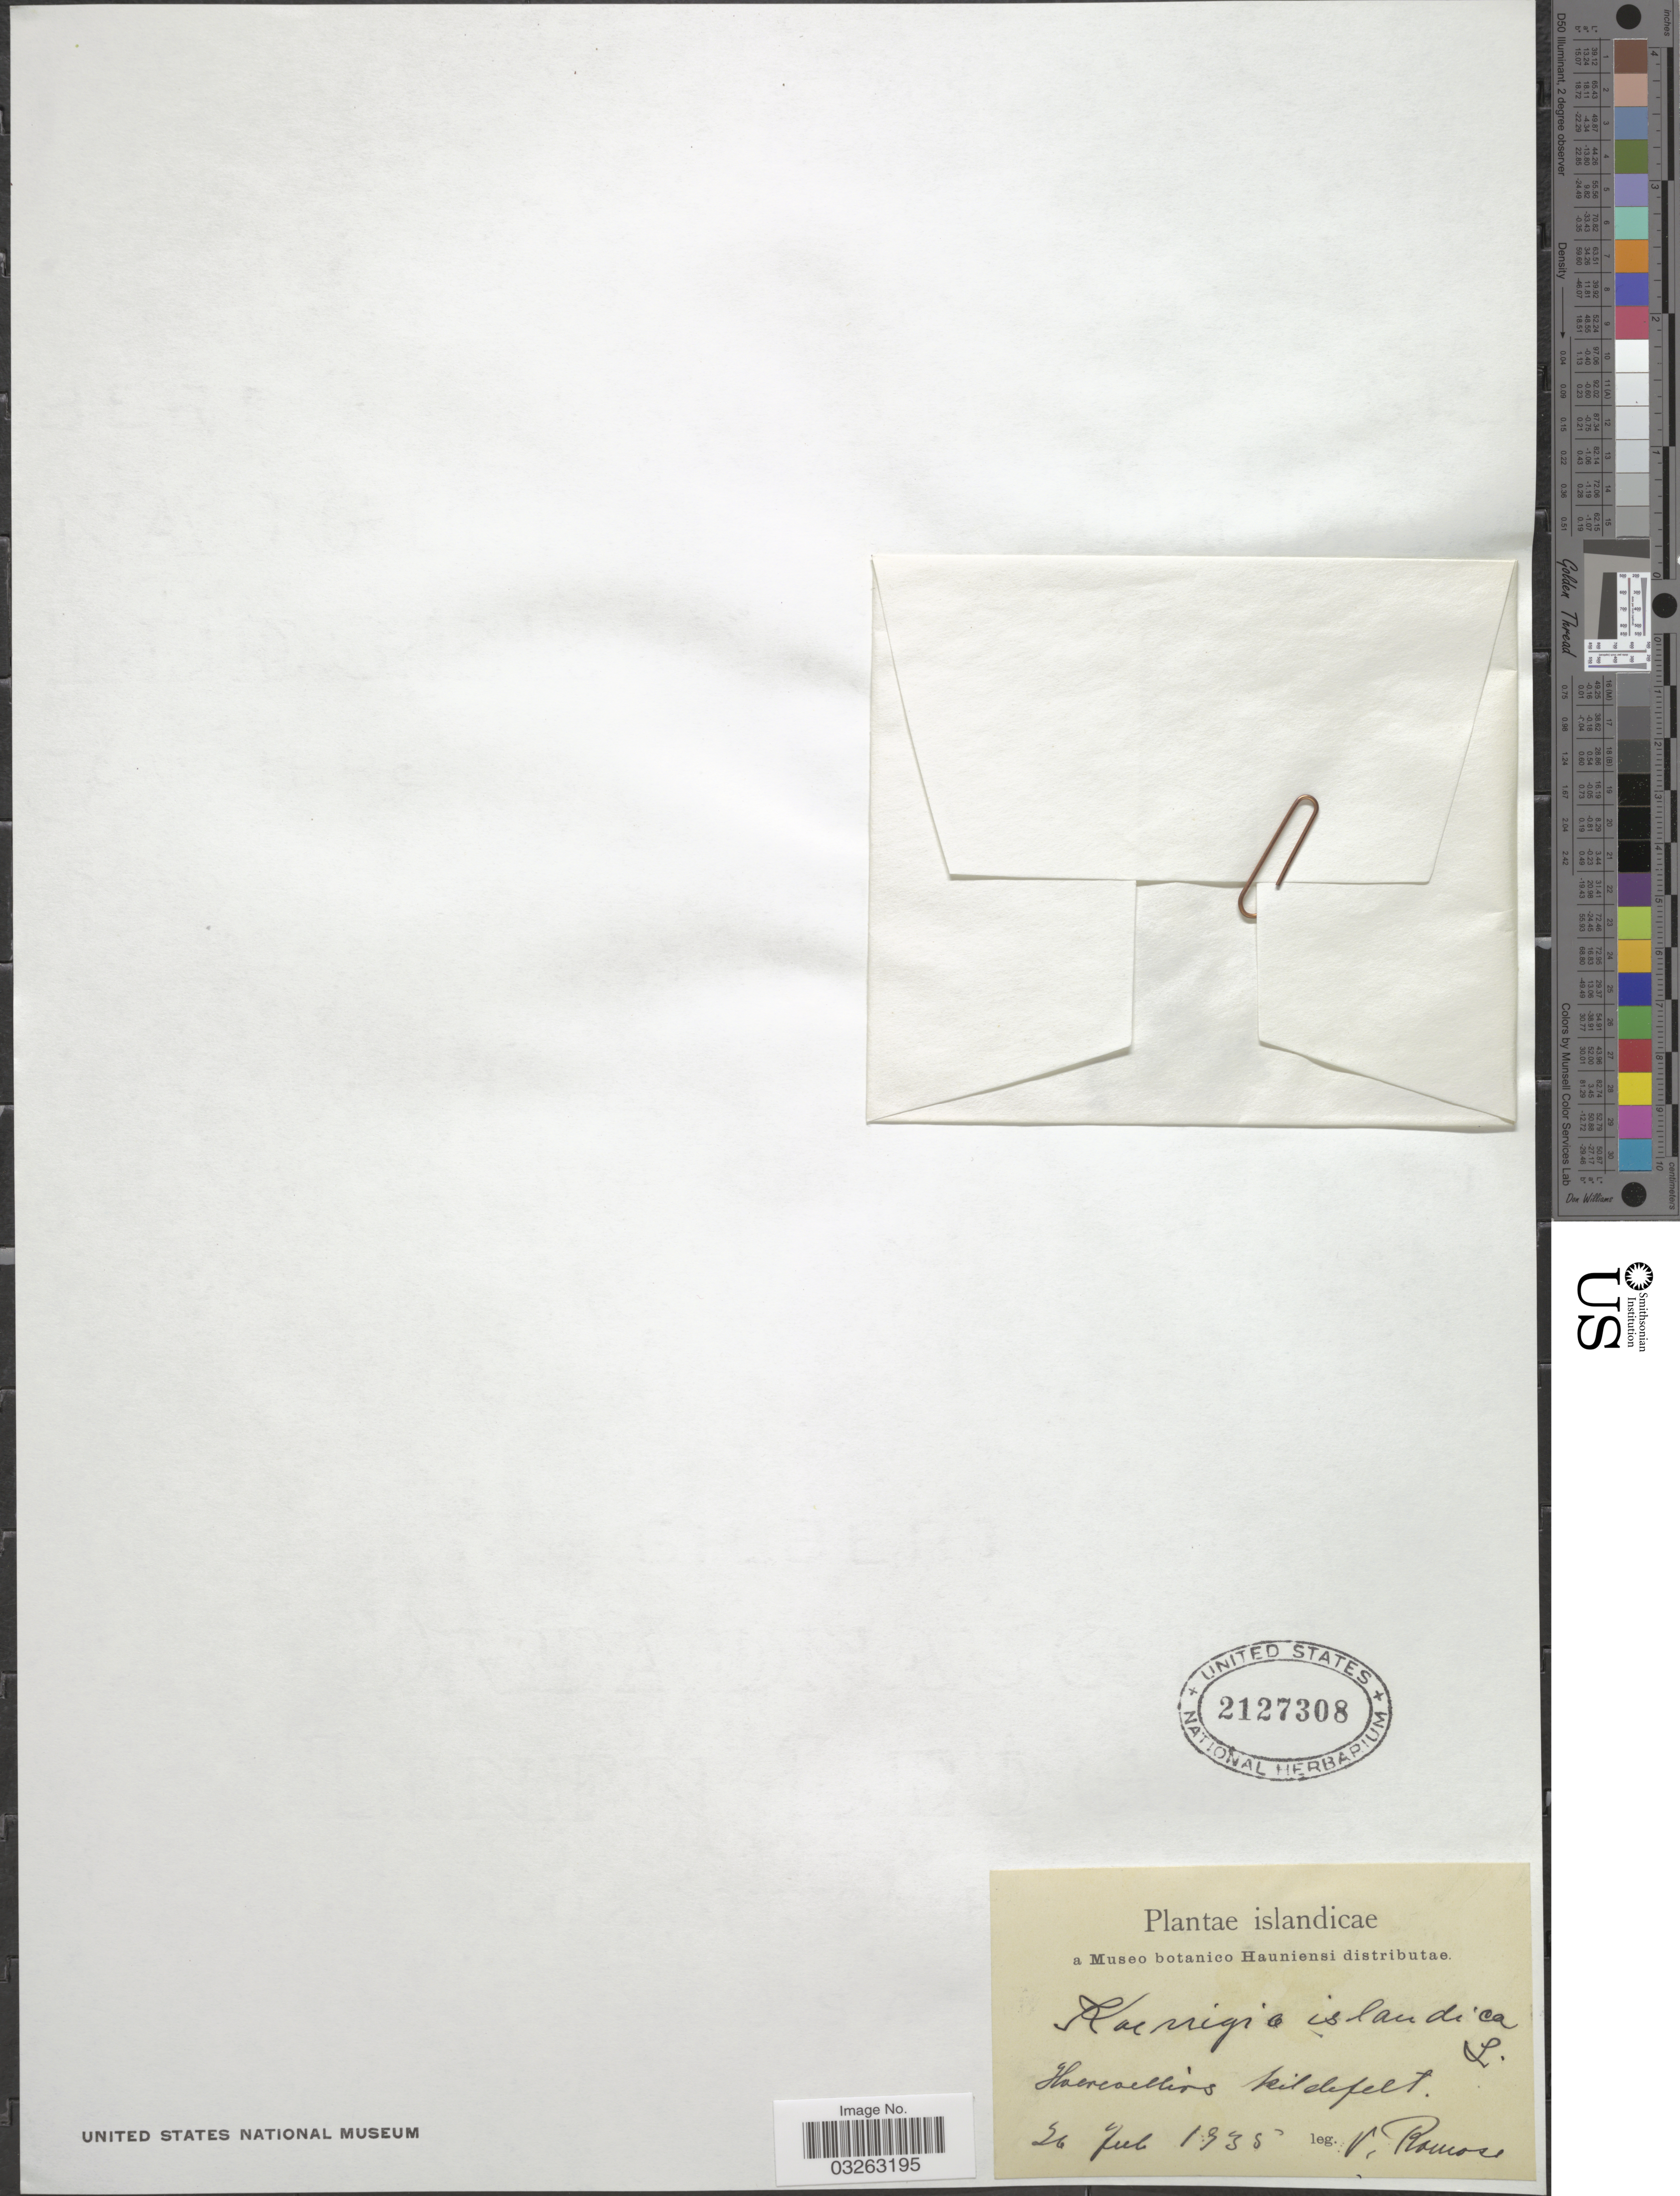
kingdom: Plantae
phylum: Tracheophyta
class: Magnoliopsida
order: Caryophyllales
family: Polygonaceae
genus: Koenigia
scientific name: Koenigia islandica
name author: L.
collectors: V. Romose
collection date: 1935-07-26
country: Iceland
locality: Islandicae, Haercoellirs [interpreted] kildefelt.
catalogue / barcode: US 2127308